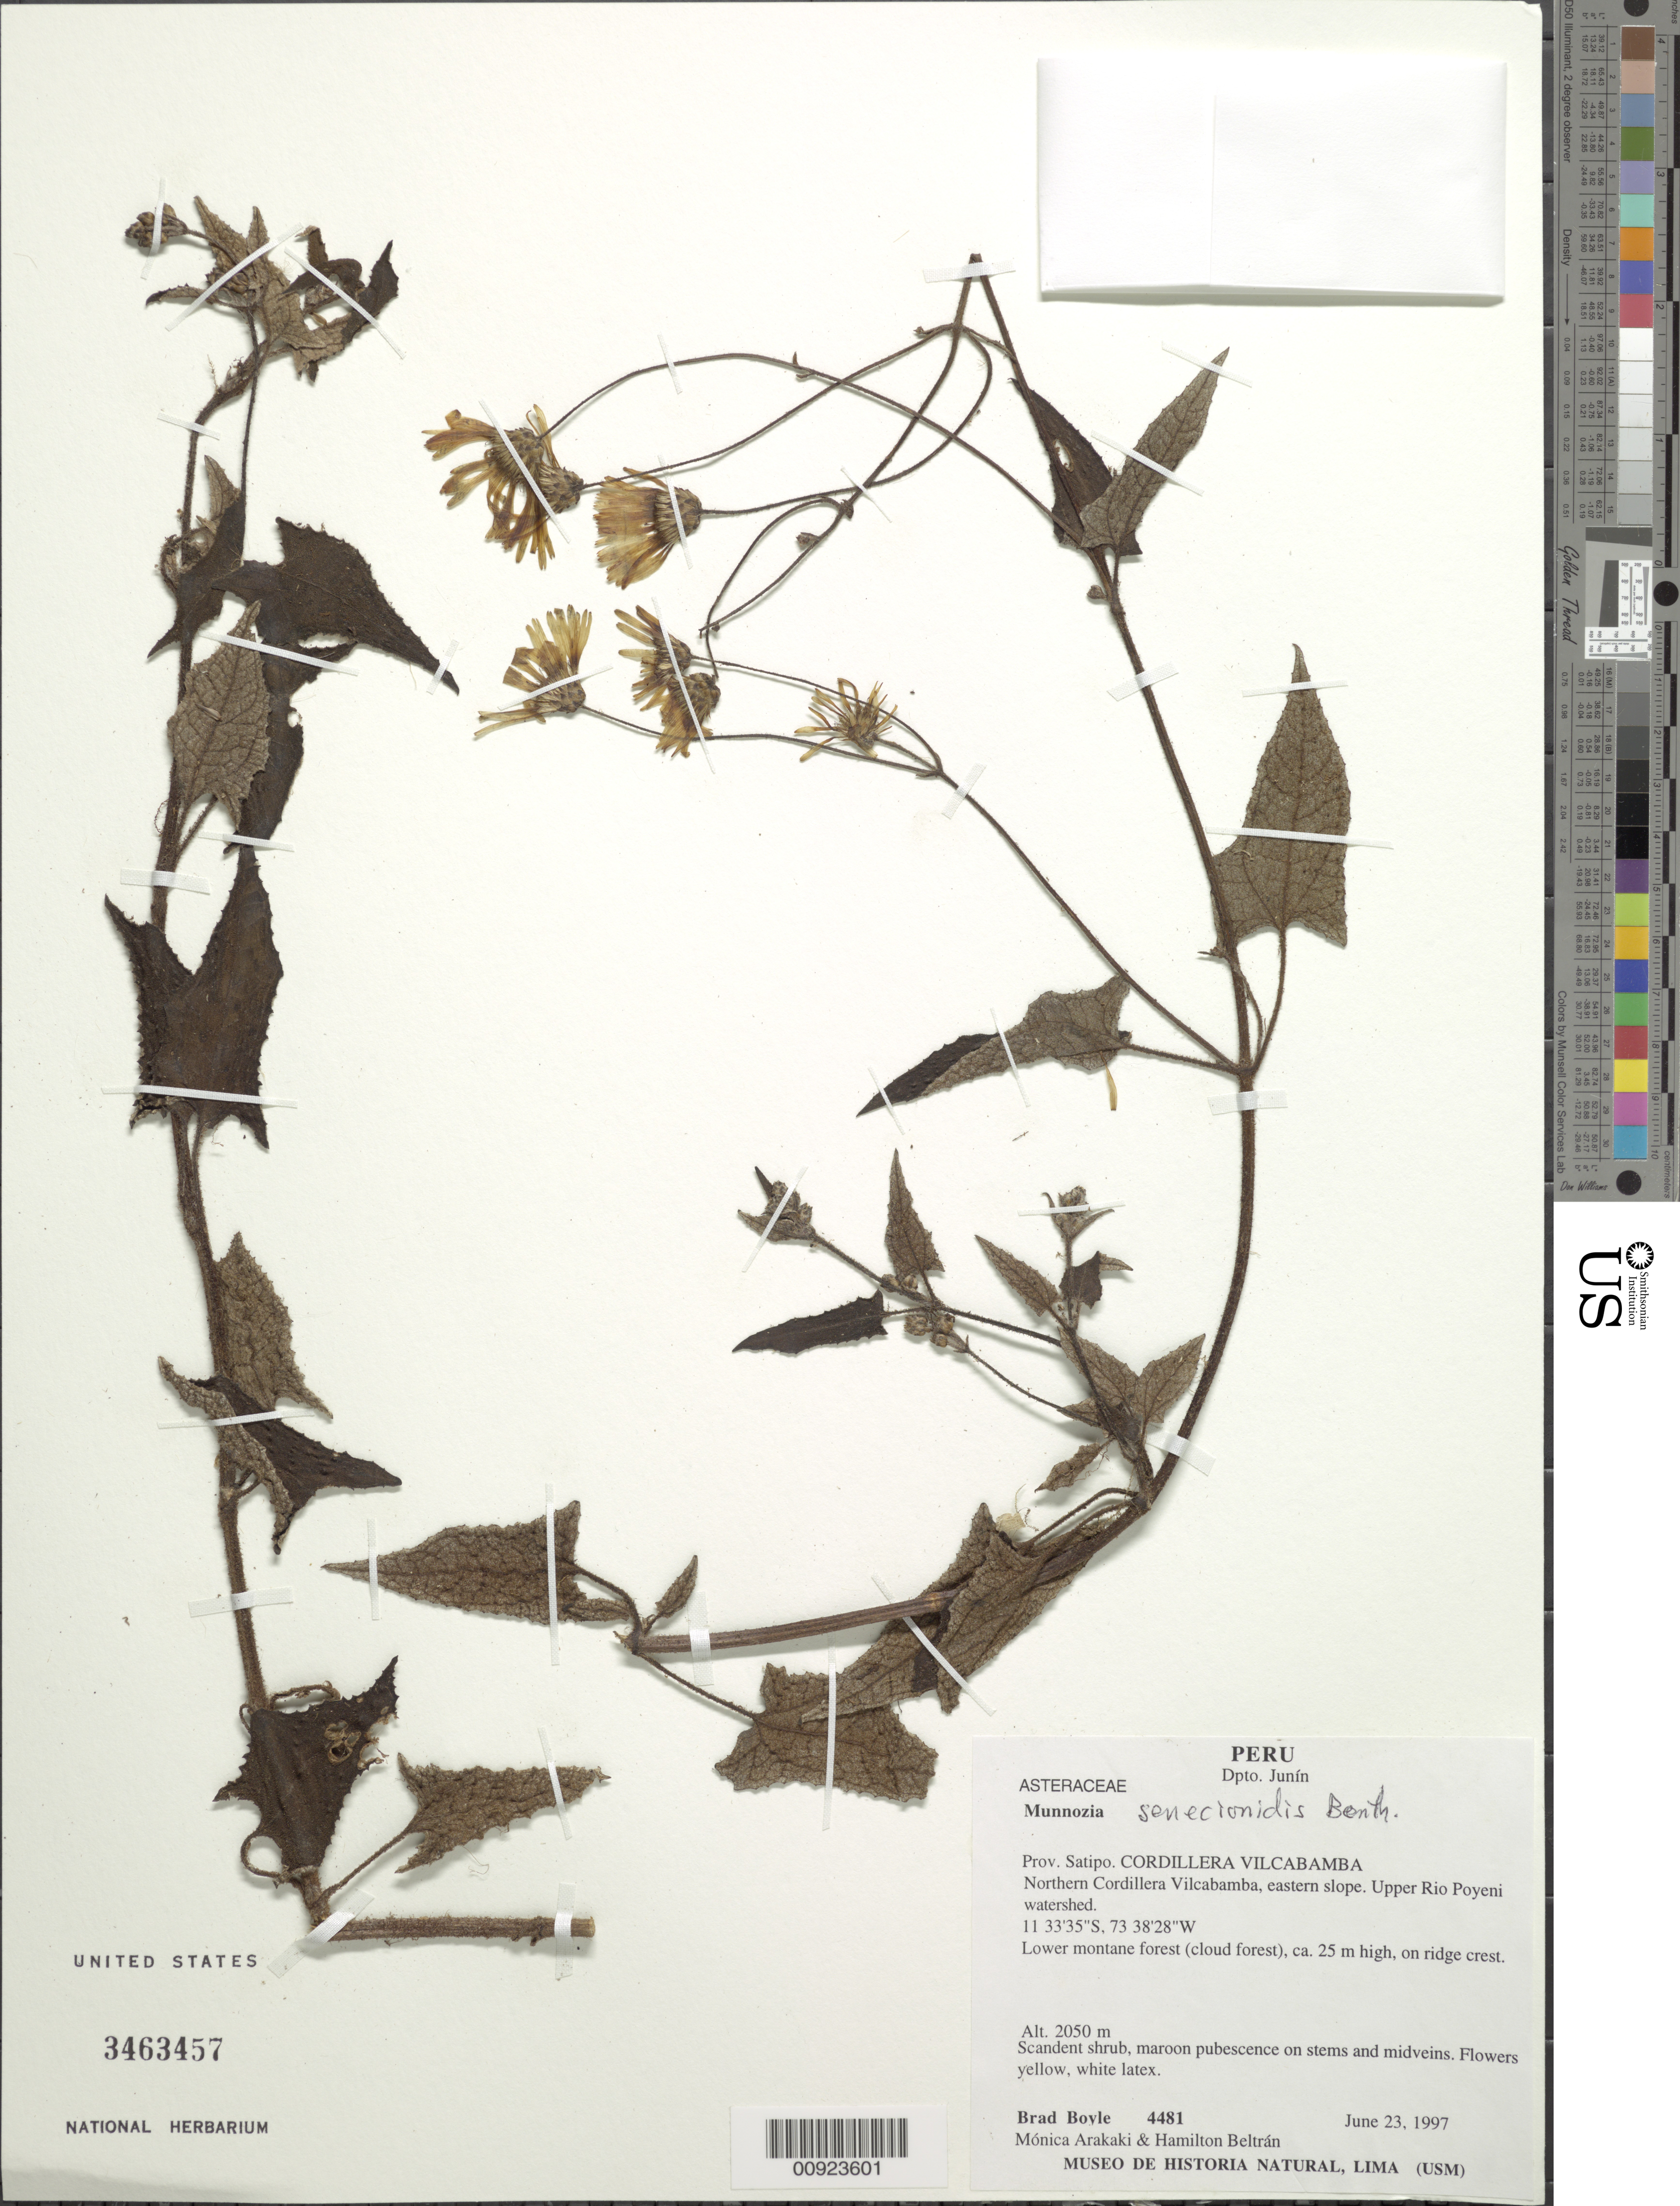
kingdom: Plantae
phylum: Tracheophyta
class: Magnoliopsida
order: Asterales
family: Asteraceae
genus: Munnozia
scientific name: Munnozia senecionidis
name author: Benth.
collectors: B. Boyle, M. Arakaki & I. Salinas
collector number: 4481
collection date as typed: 23 June 1997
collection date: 1997-06-23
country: Peru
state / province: Junín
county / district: Satipo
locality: Cordillera Vilcabamba. Northern Cordillera Vilcabamba, eastern slope. Upper Rio Poyeni watershed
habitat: Lower montane forest (cloud forest), ca 25m high, on ridge crest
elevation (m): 2050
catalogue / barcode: US 3463457